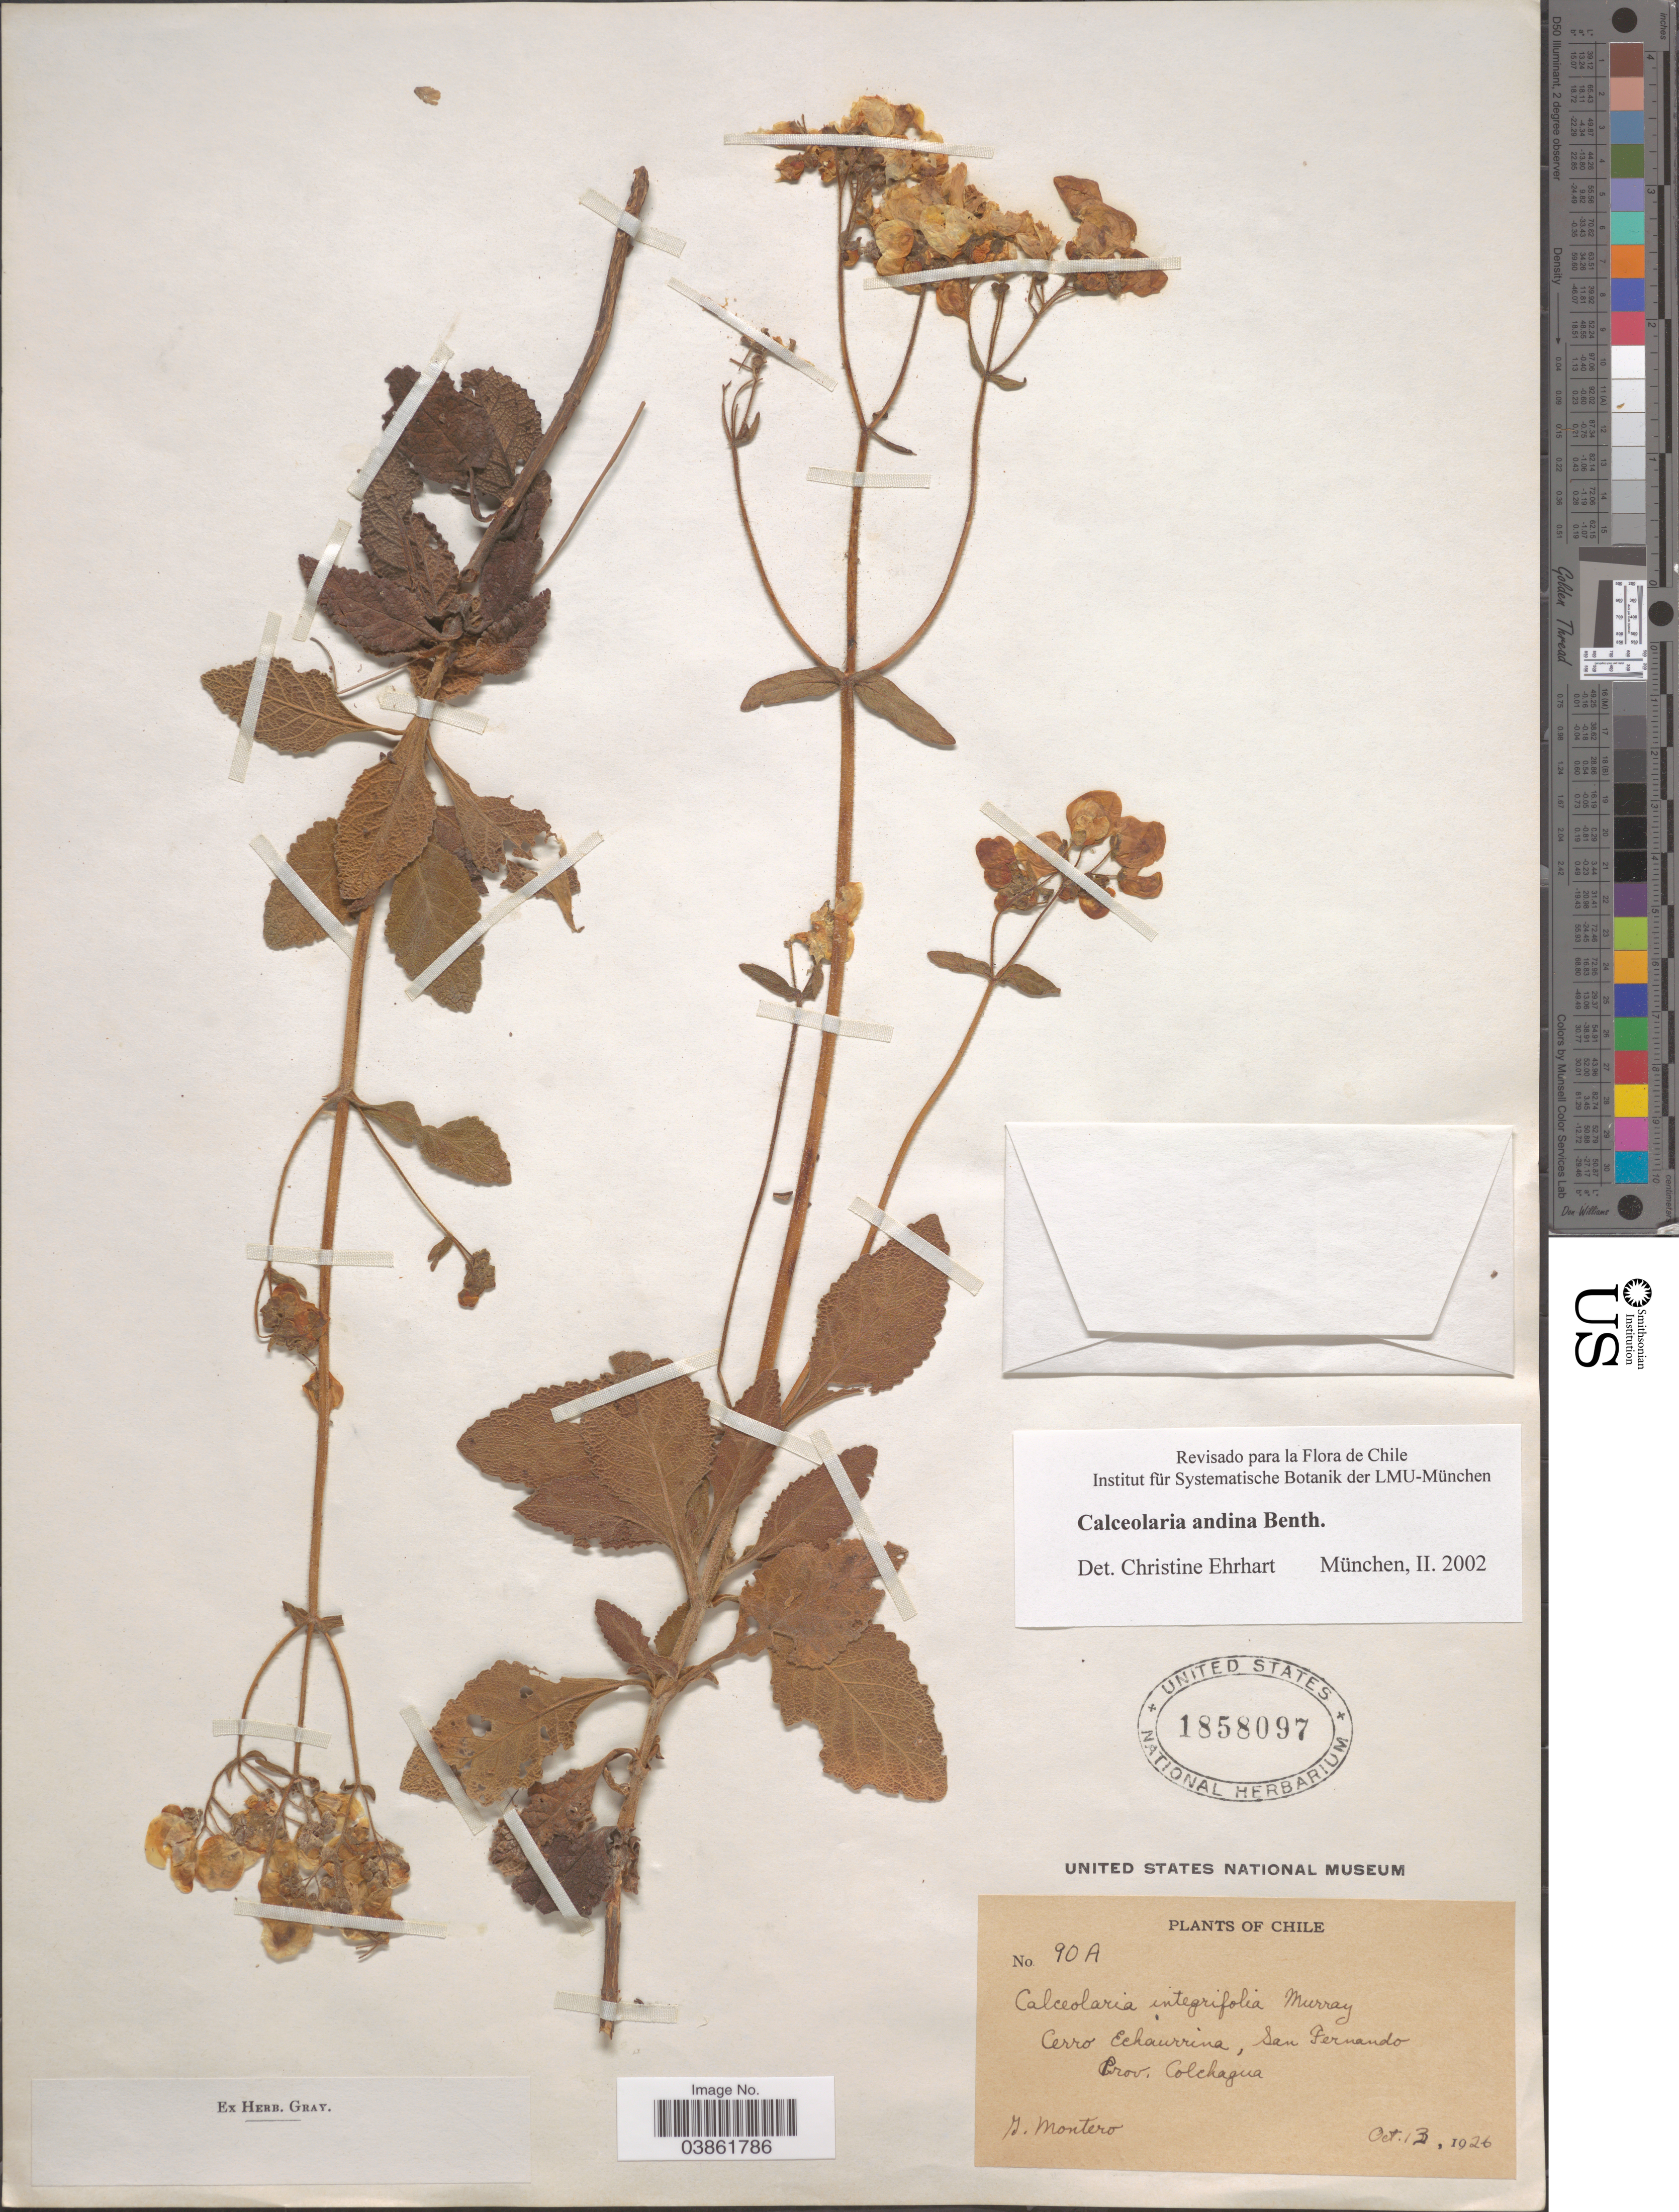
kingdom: Plantae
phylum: Tracheophyta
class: Magnoliopsida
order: Lamiales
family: Calceolariaceae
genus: Calceolaria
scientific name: Calceolaria andina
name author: Benth.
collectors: J. Montero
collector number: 90 A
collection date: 1926-10-13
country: Chile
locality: Cerro Echaurrina, San Fernando. Prov. Colchagua.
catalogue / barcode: US 1858097